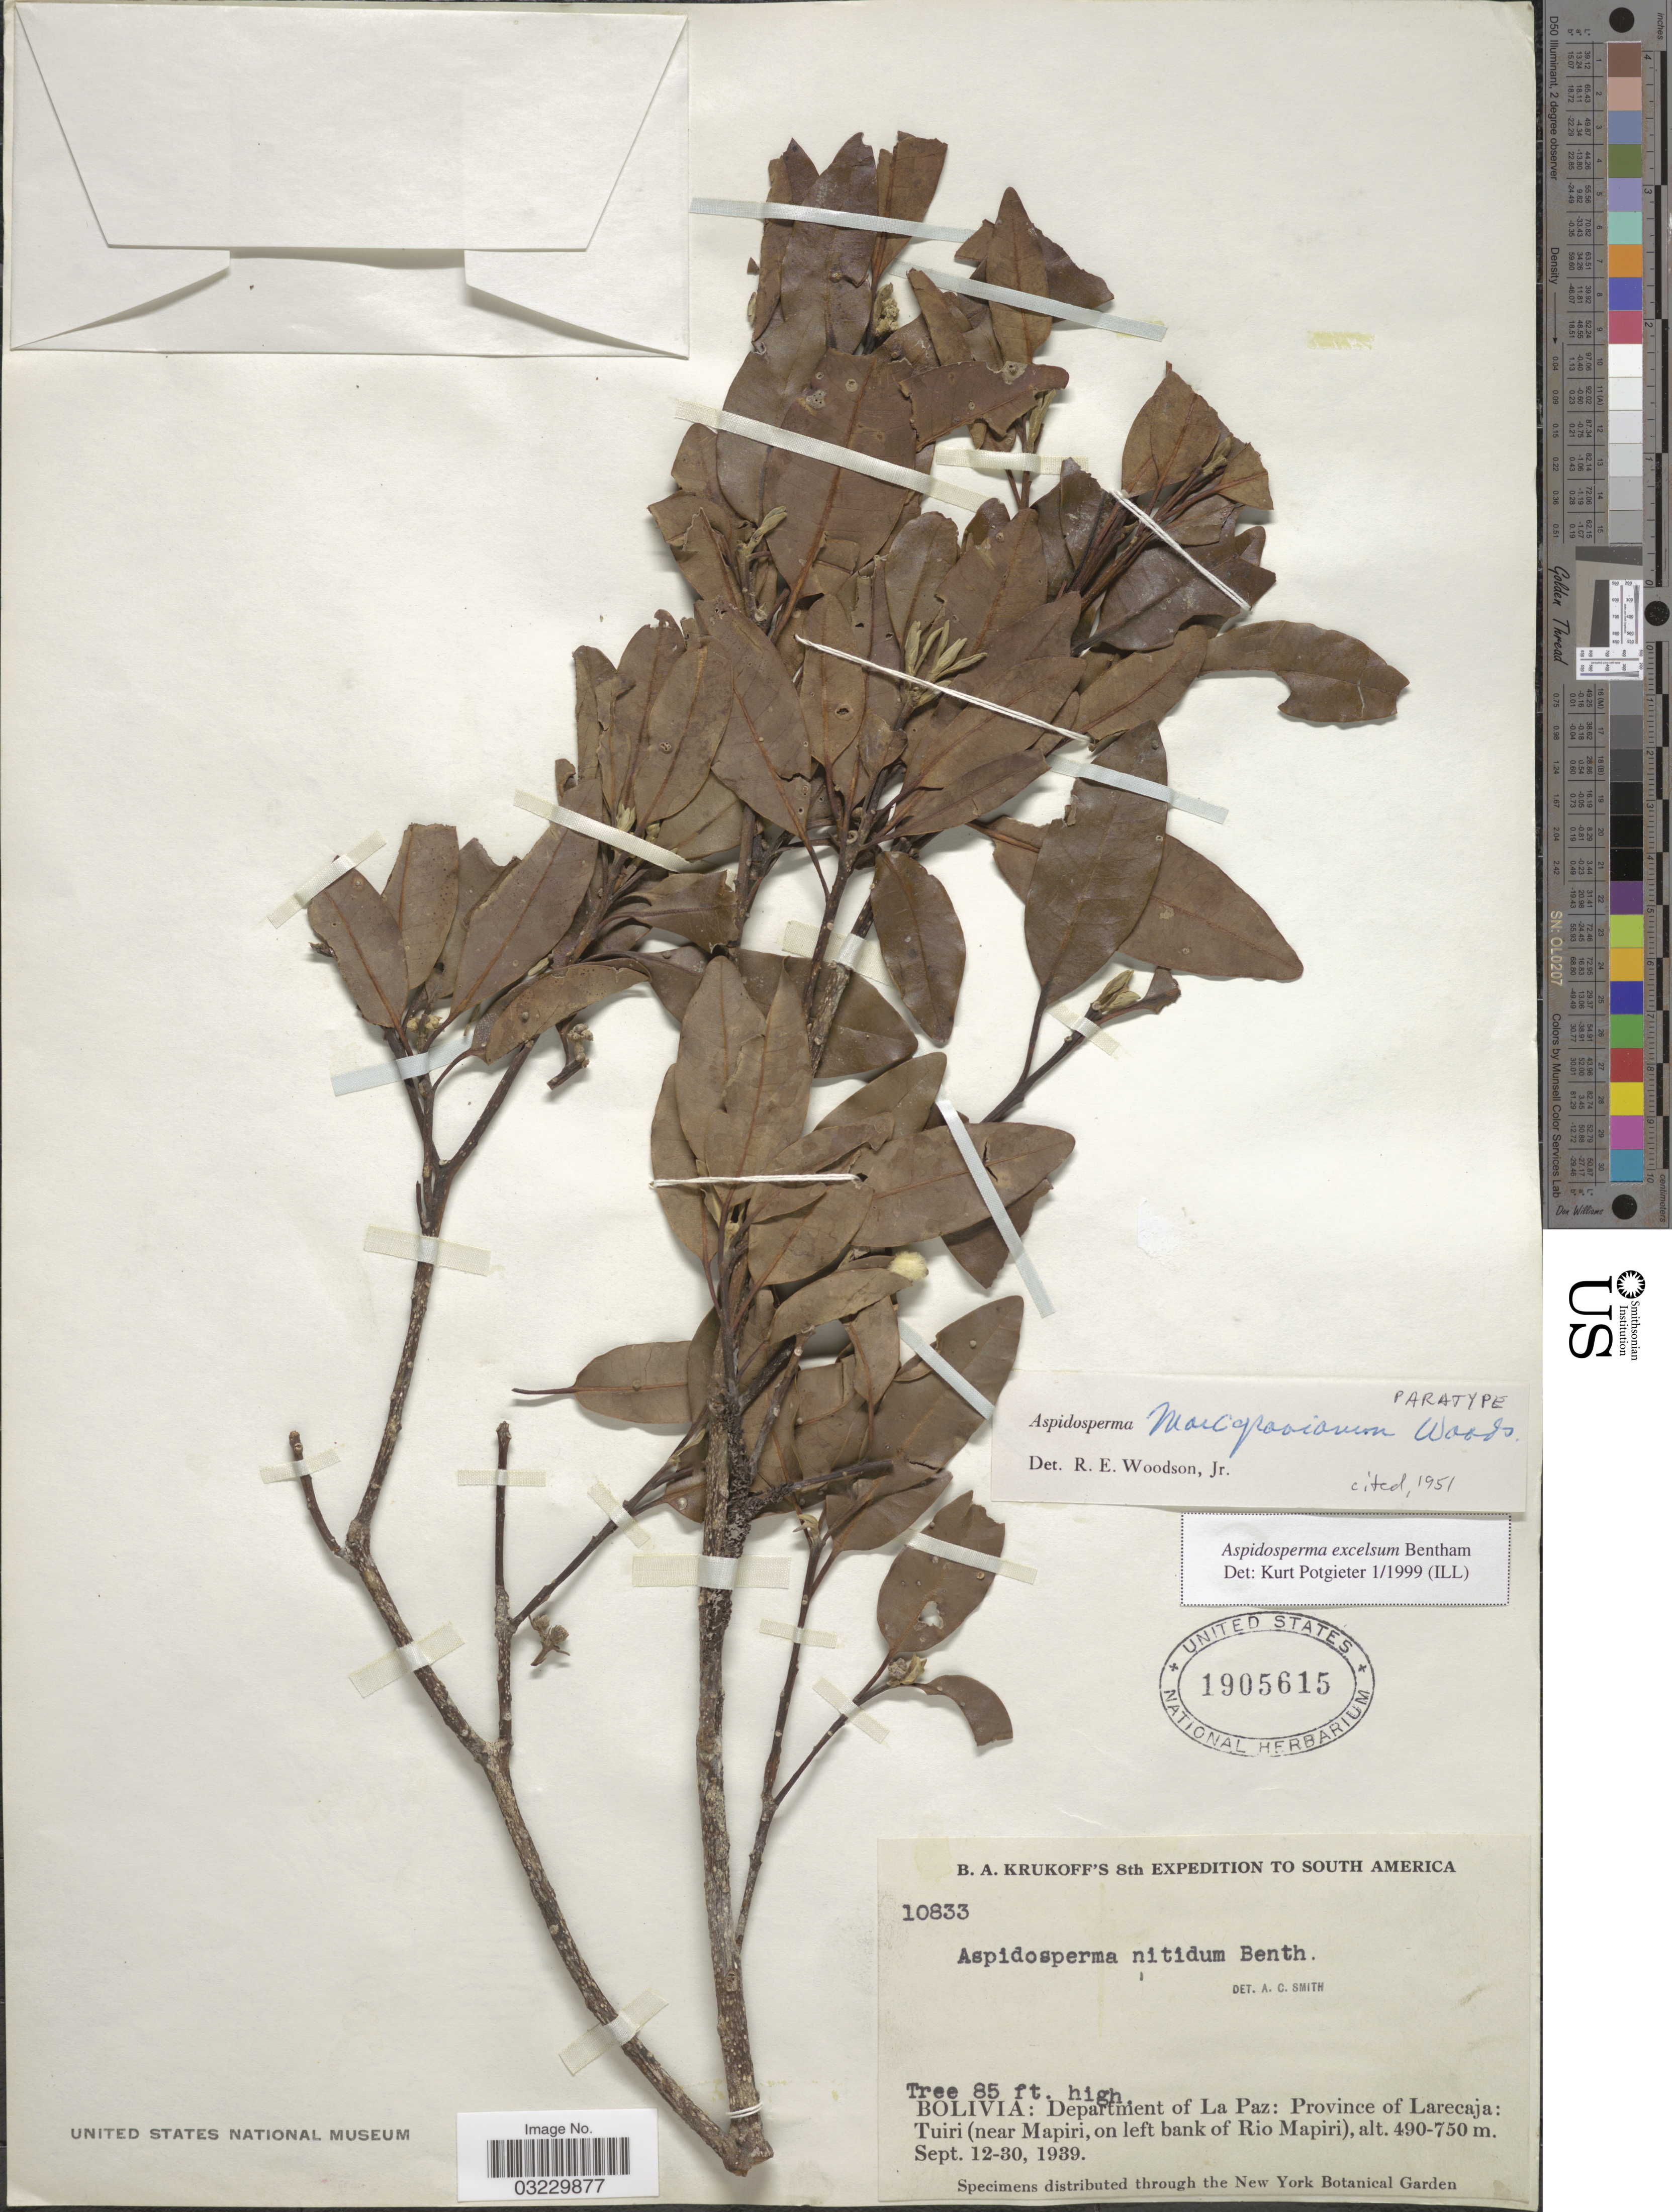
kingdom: Plantae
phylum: Tracheophyta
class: Magnoliopsida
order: Gentianales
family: Apocynaceae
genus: Aspidosperma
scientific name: Aspidosperma excelsum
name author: Benth.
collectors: B. A. Krukoff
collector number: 10833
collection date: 1939-09-12/1939-09-30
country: Bolivia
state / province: La Paz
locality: Department of La Paz: Province of Larecaja: Tuiri (near Mapiri, on left bank of Rio Mapiri).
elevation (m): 490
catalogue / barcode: US 1905615